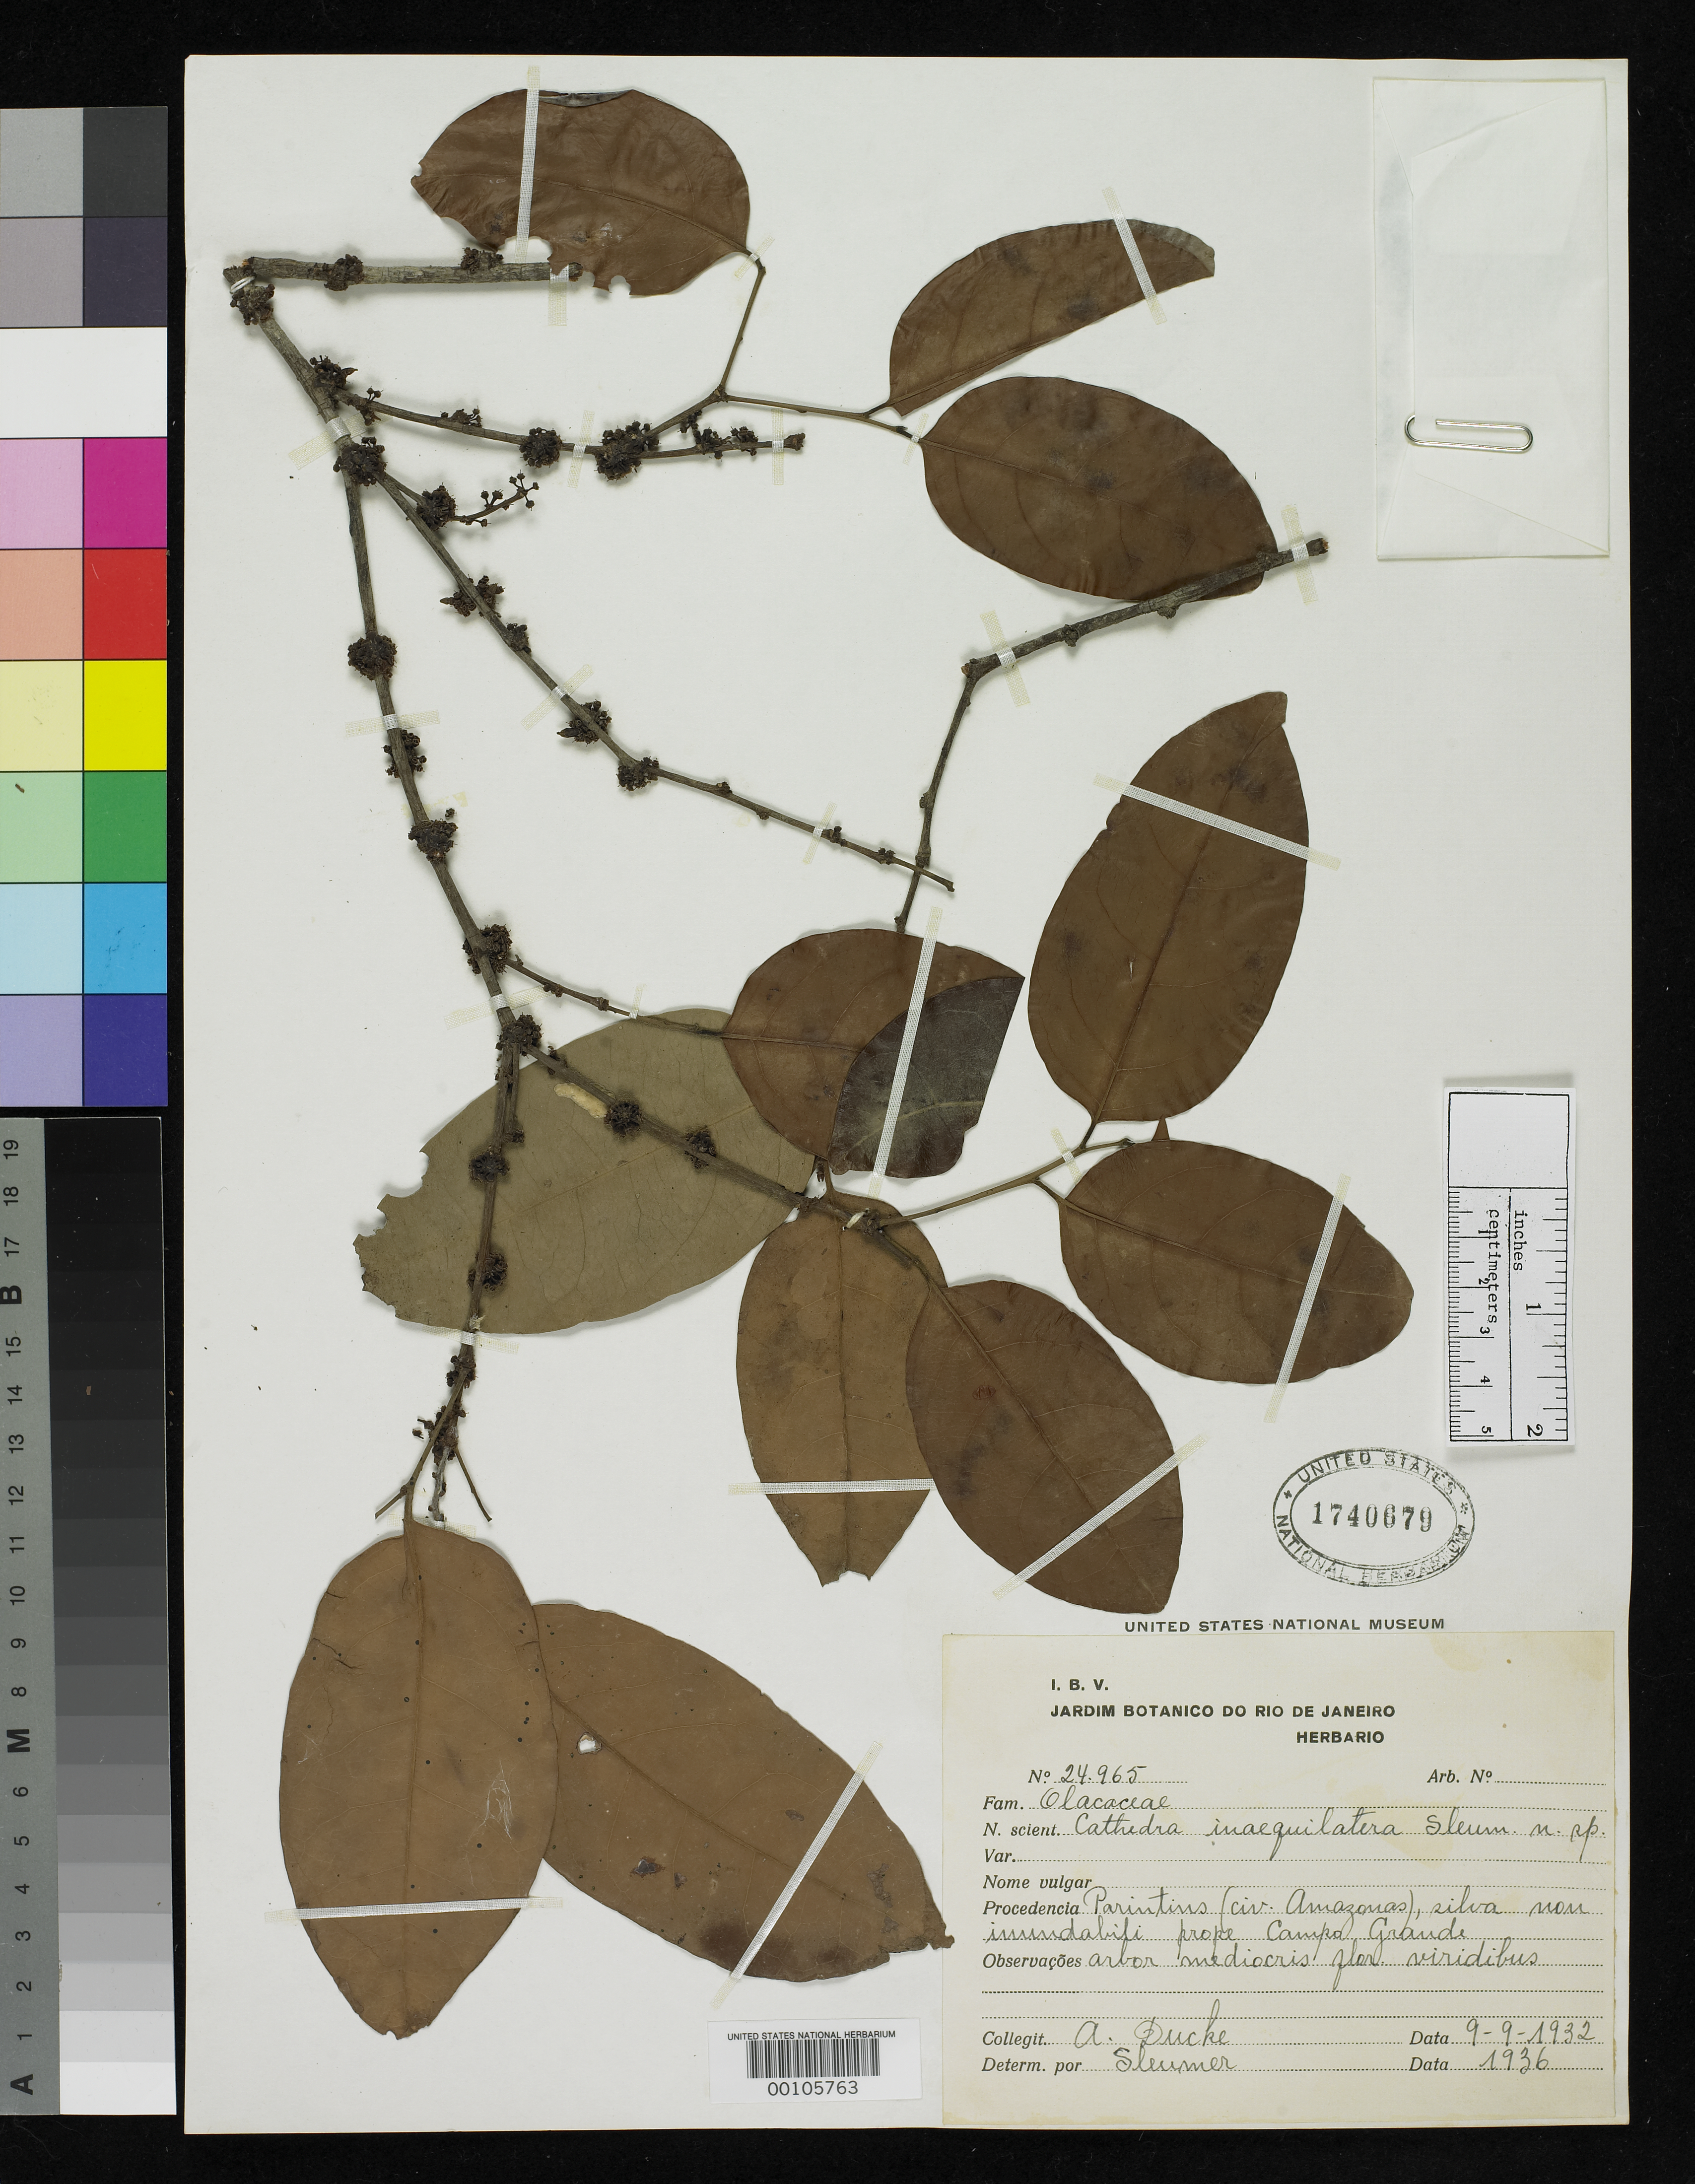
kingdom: Plantae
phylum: Tracheophyta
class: Magnoliopsida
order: Santalales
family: Aptandraceae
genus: Cathedra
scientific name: Cathedra inaequilatera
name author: Sleumer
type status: Isotype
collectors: A. Ducke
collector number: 24965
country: Brazil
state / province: Amazonas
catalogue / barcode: US 1740679